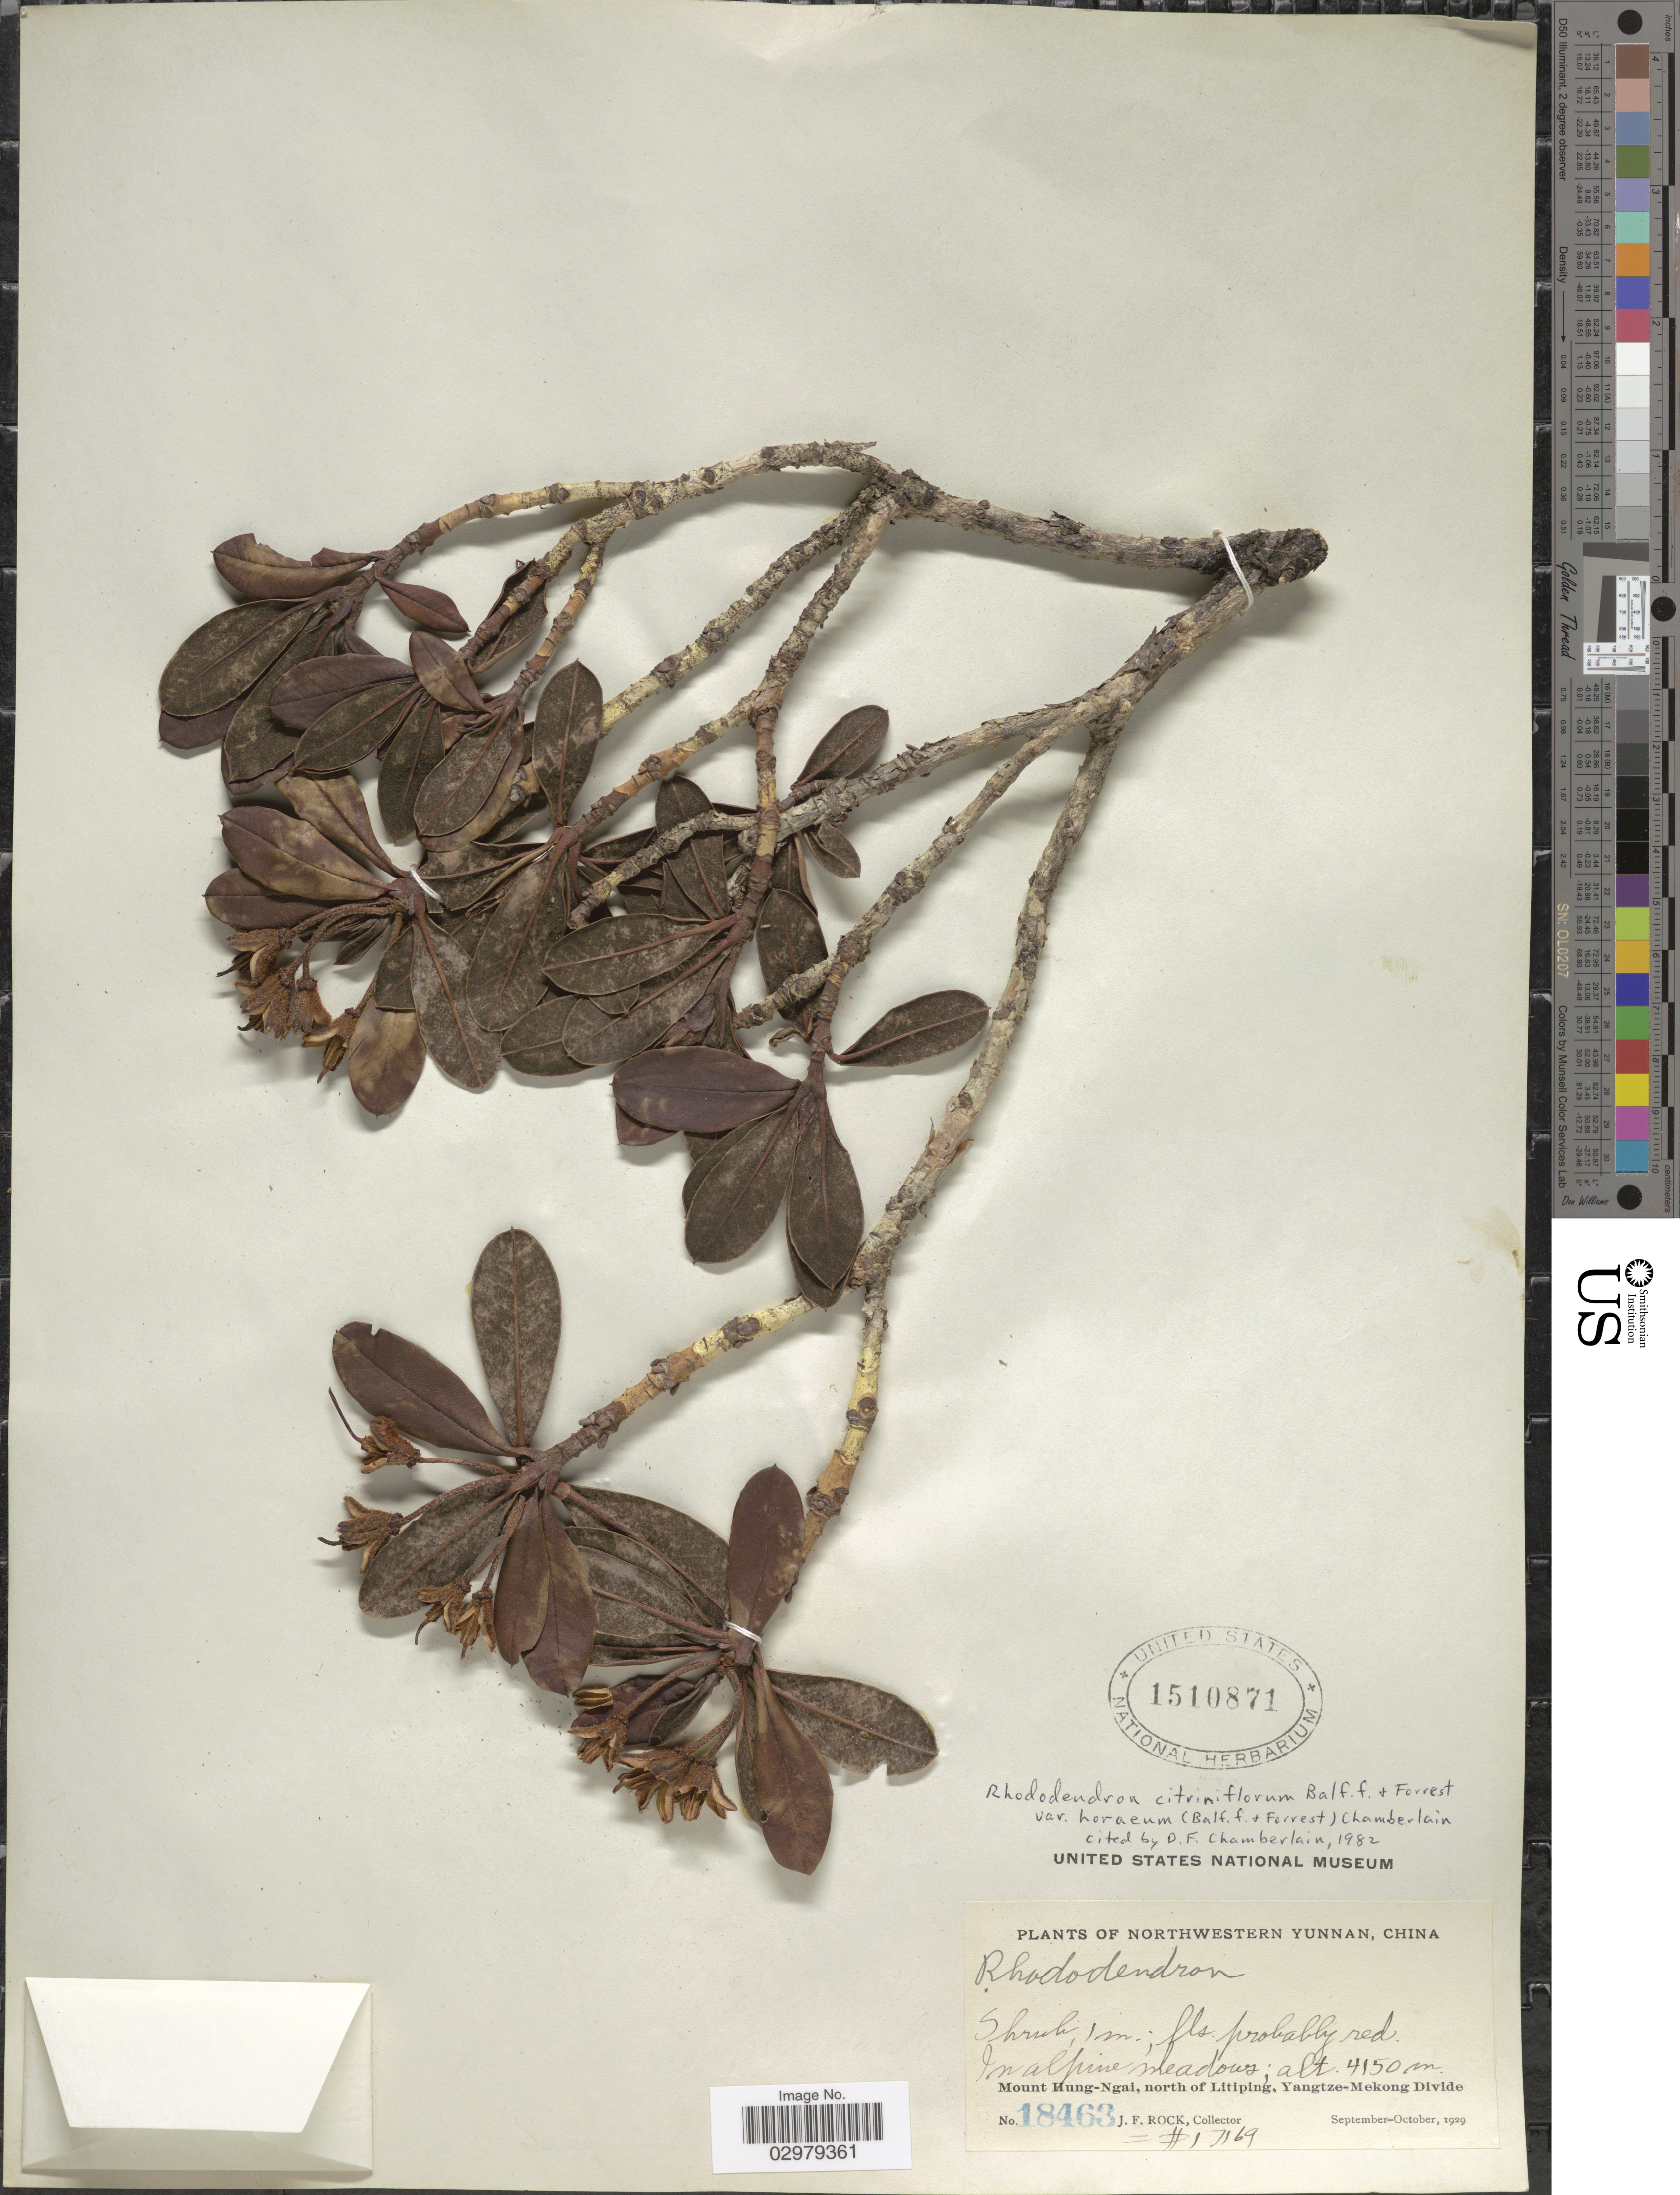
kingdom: Plantae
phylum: Tracheophyta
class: Magnoliopsida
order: Ericales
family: Ericaceae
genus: Rhododendron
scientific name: Rhododendron sp.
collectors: J. Rock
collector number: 18463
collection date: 1929-09/1929-10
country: China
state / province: Yunnan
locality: Northwestern Yunnan. In alpine meadows. Mount Hung-Ngai, north of Litiping, Yangtze-Mekong Divide.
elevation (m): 4150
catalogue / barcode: US 1510871